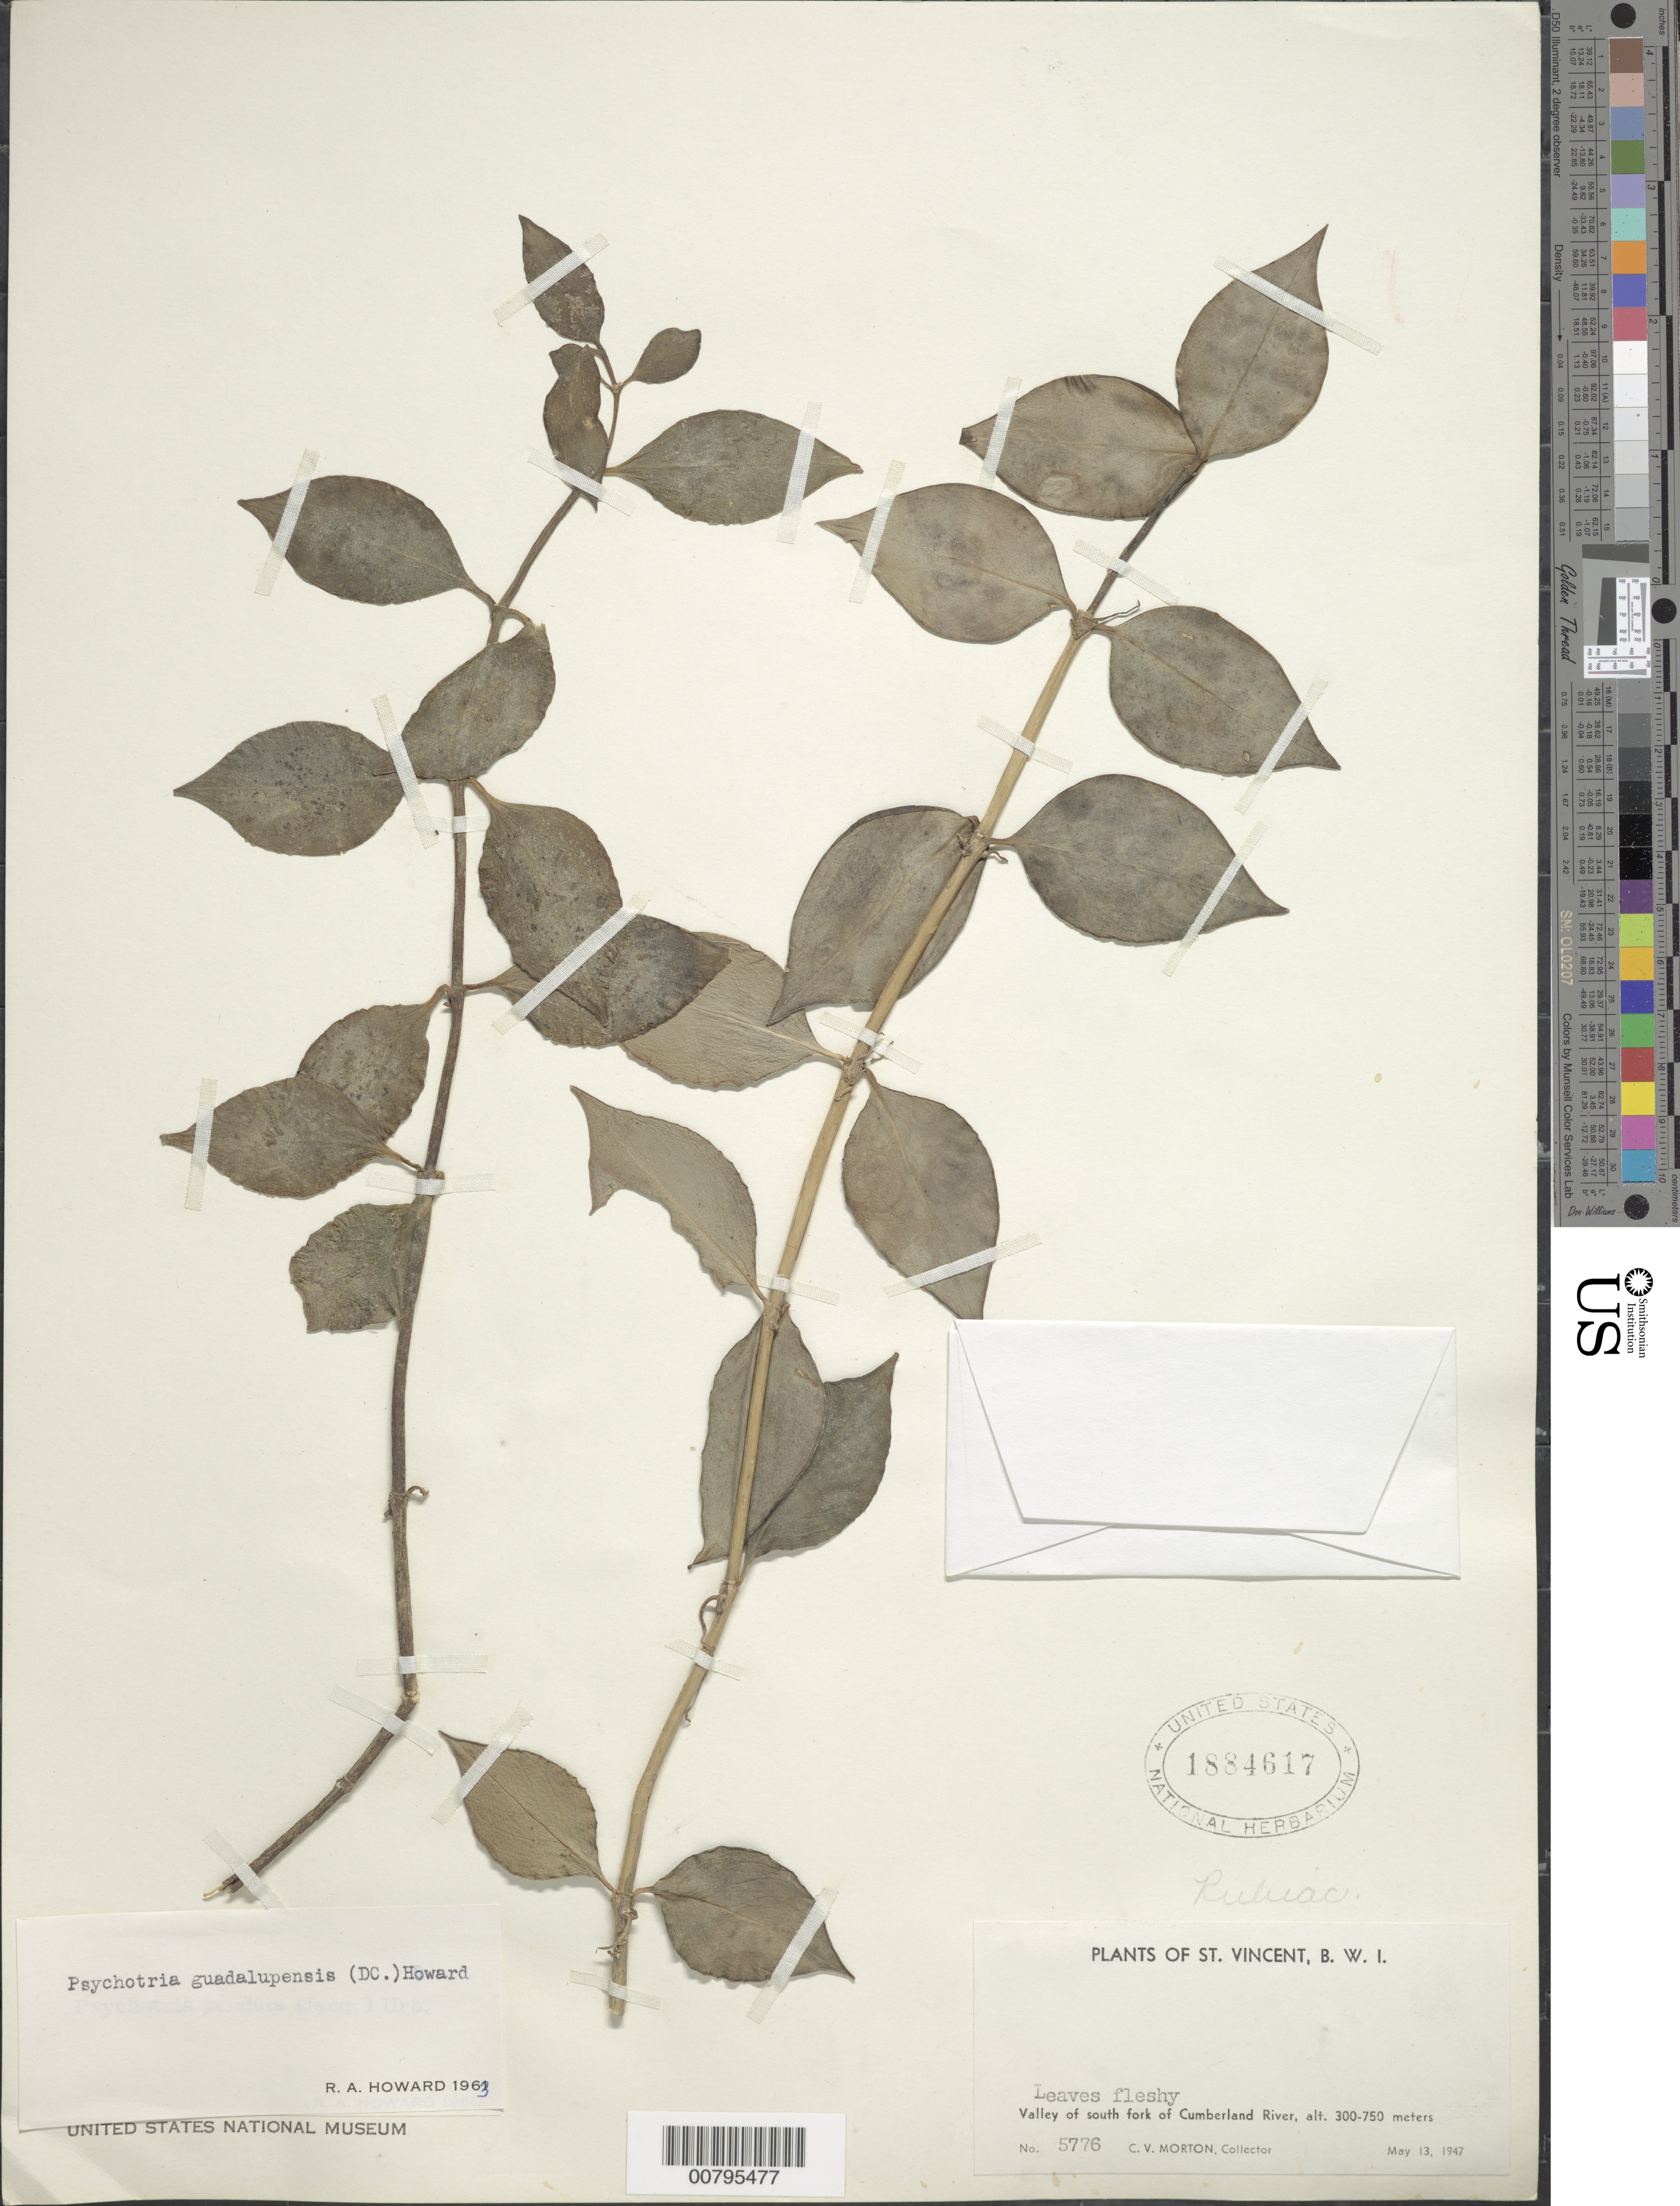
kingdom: Plantae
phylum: Tracheophyta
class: Magnoliopsida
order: Gentianales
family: Rubiaceae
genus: Notopleura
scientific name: Notopleura guadalupensis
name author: (DC.) C.M. Taylor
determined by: Howard, R. A.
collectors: C. V. Morton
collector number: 5776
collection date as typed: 13 May 1947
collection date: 1947-05-13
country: St. Vincent - Grenadines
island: St. Vincent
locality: Valley of south fork of Cumberland River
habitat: River valley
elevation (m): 300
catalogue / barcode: US 1884617